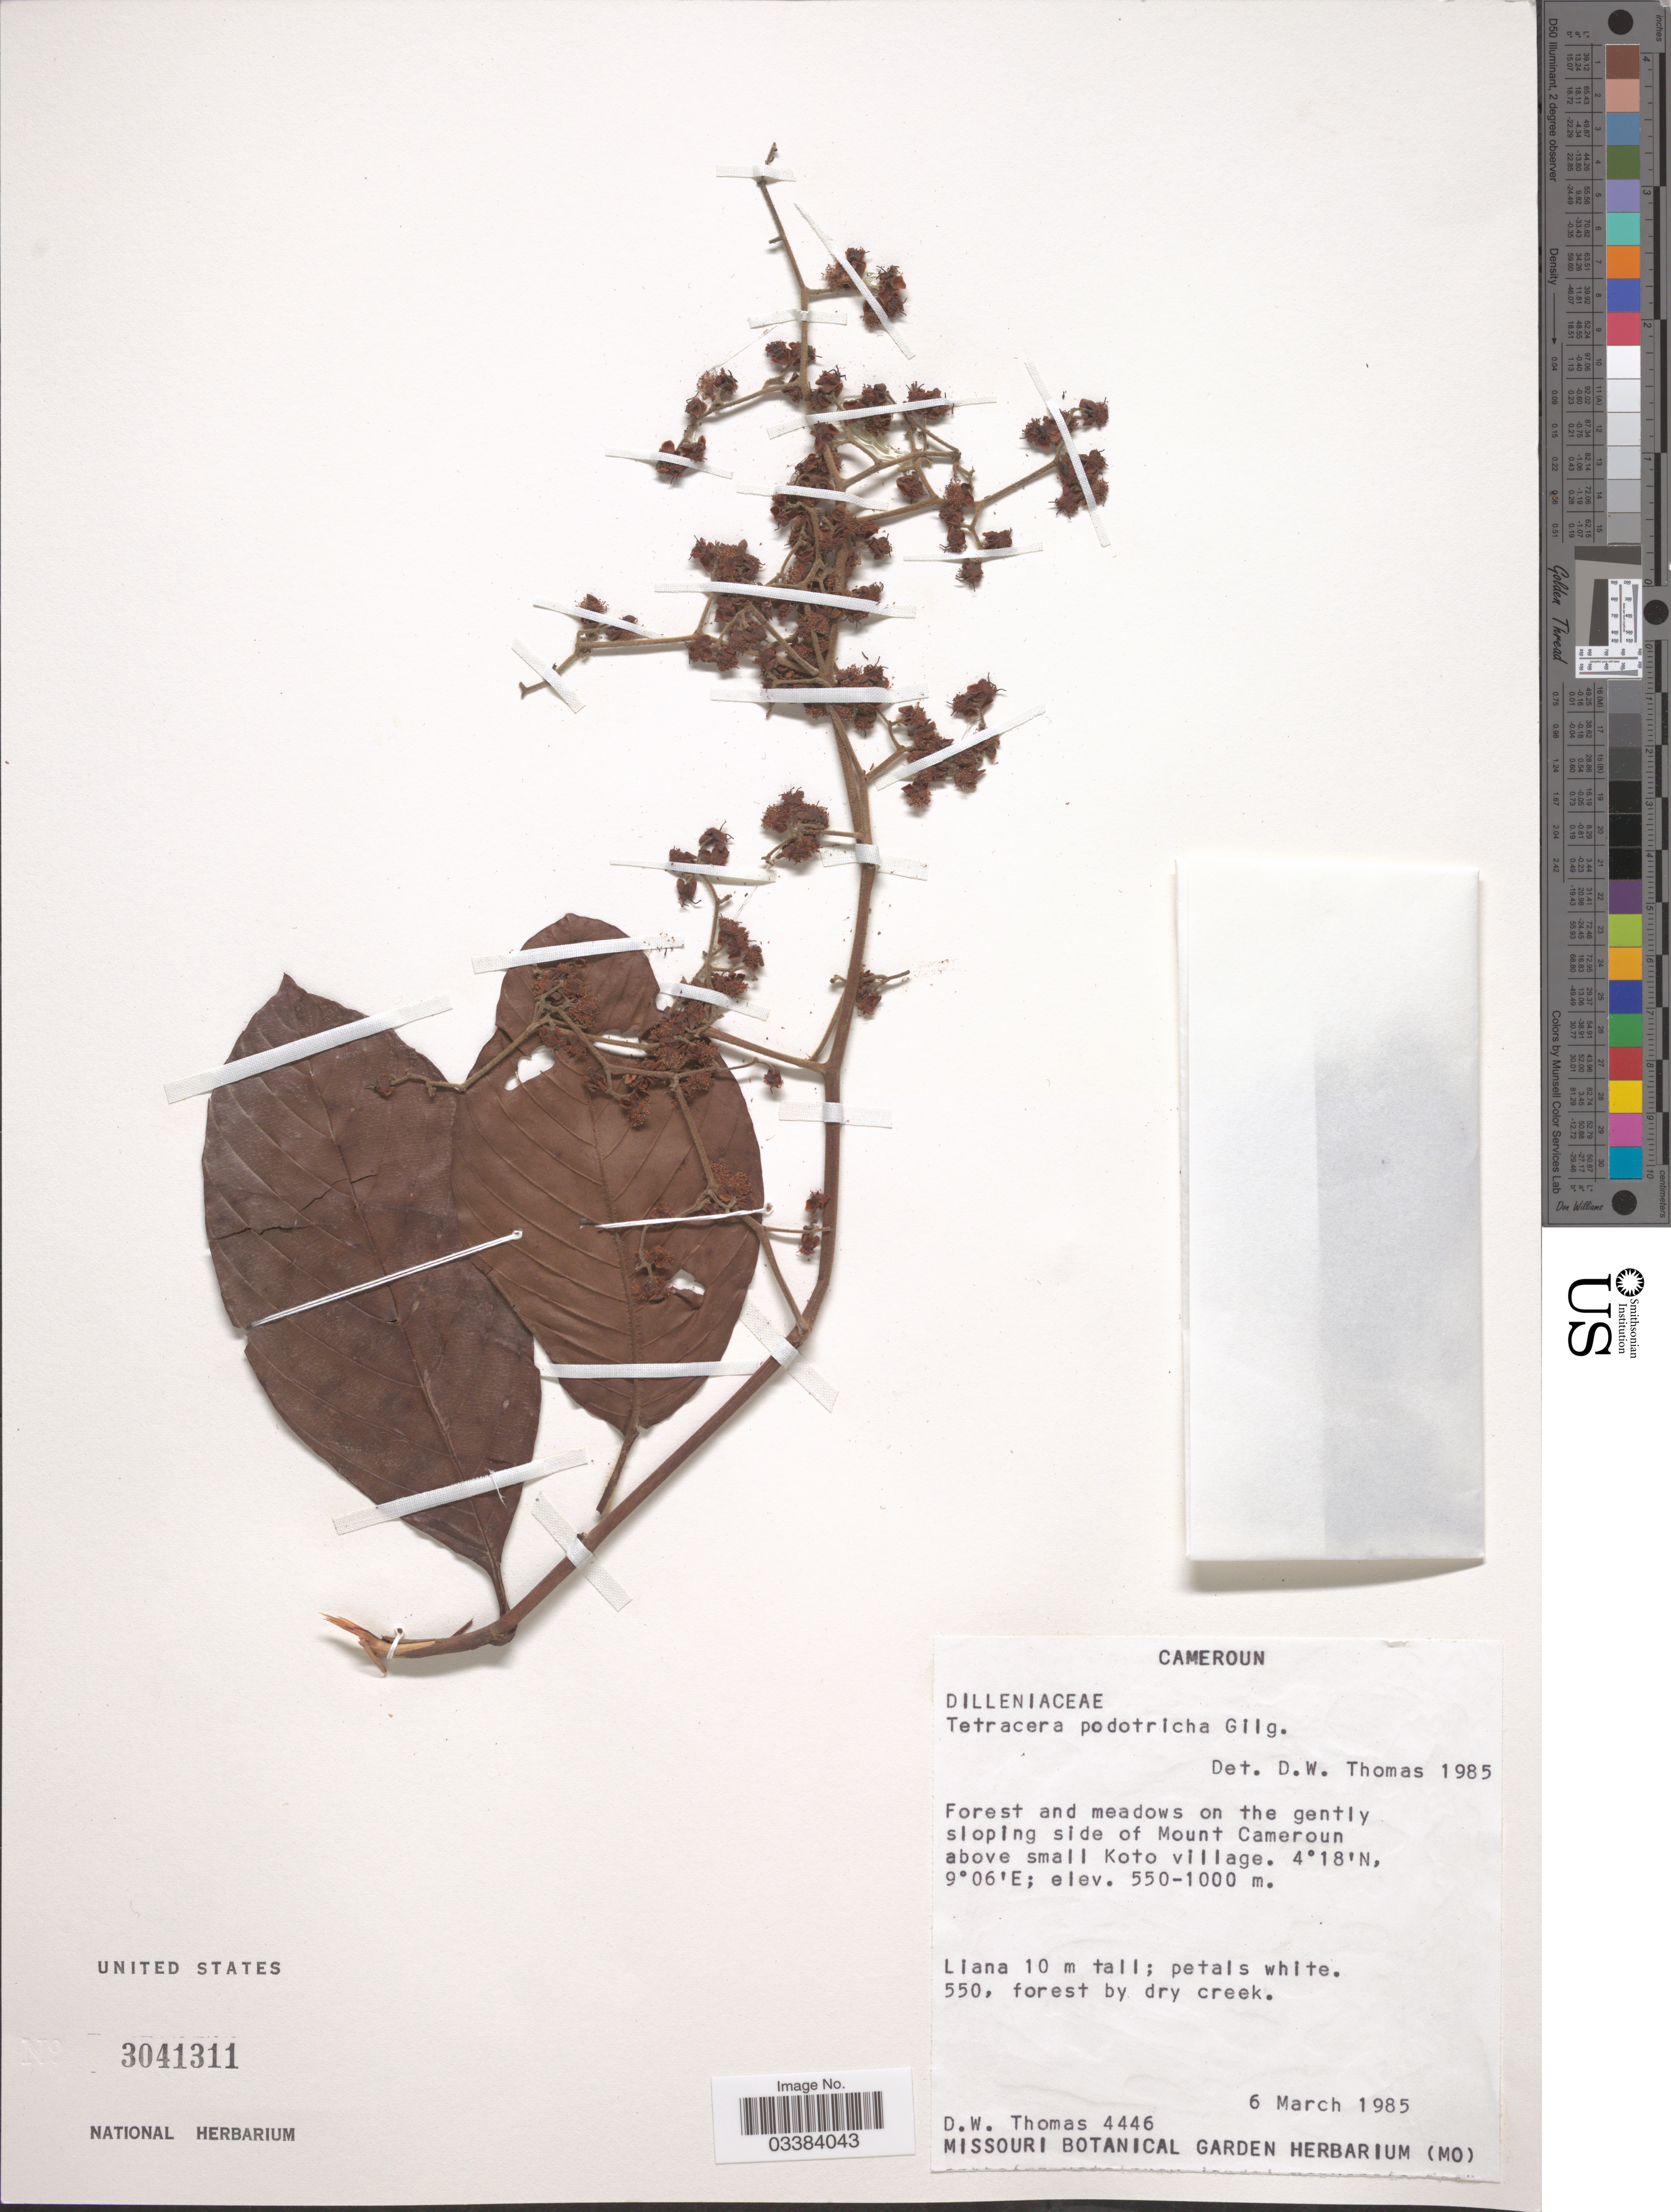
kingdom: Plantae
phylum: Tracheophyta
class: Magnoliopsida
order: Dilleniales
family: Dilleniaceae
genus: Tetracera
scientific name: Tetracera podotricha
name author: Gilg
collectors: D. W. Thomas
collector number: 4446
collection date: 1985-03-06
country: Cameroon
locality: Forest and meadows on the gently sloping side of Mount Cameroun above small Koto village.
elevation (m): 550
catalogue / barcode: US 3041311